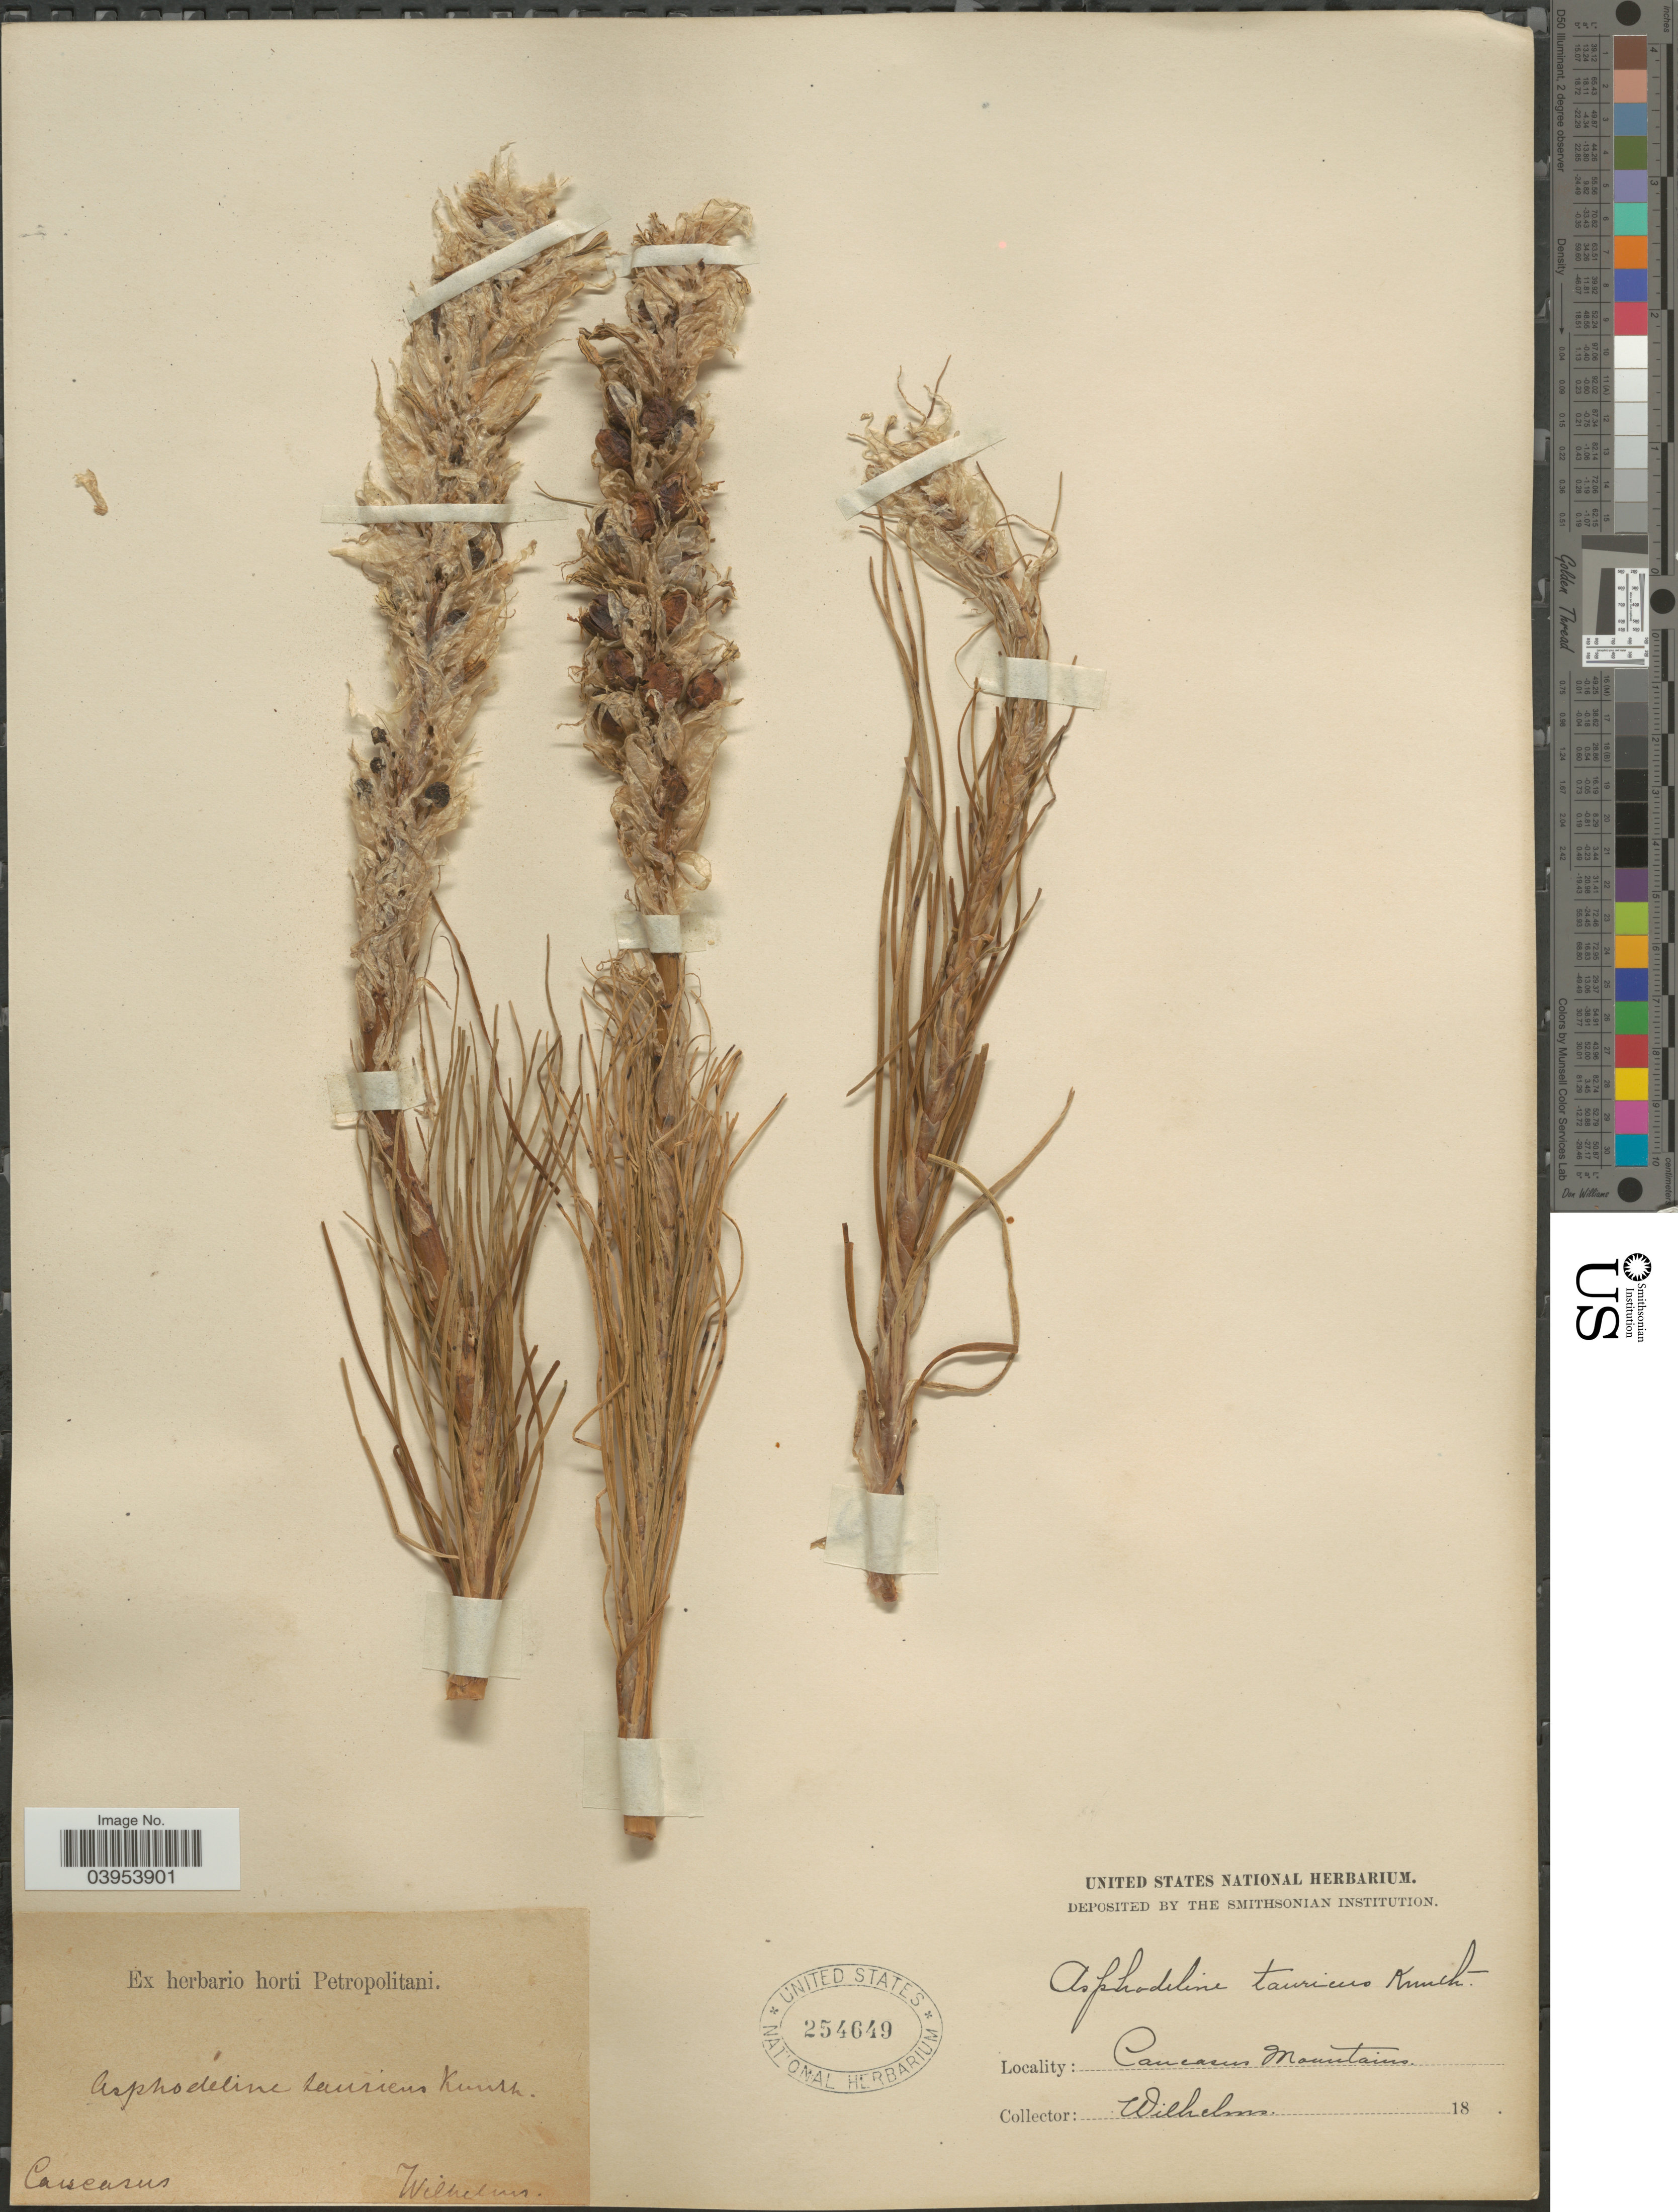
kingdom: Plantae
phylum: Tracheophyta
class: Liliopsida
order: Asparagales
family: Asphodelaceae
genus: Asphodeline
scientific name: Asphodeline taurica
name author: (Pall.) Endl.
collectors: C. Wilhelms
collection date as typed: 18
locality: Caucasus. Caucasus Mountains.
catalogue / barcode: US 254649